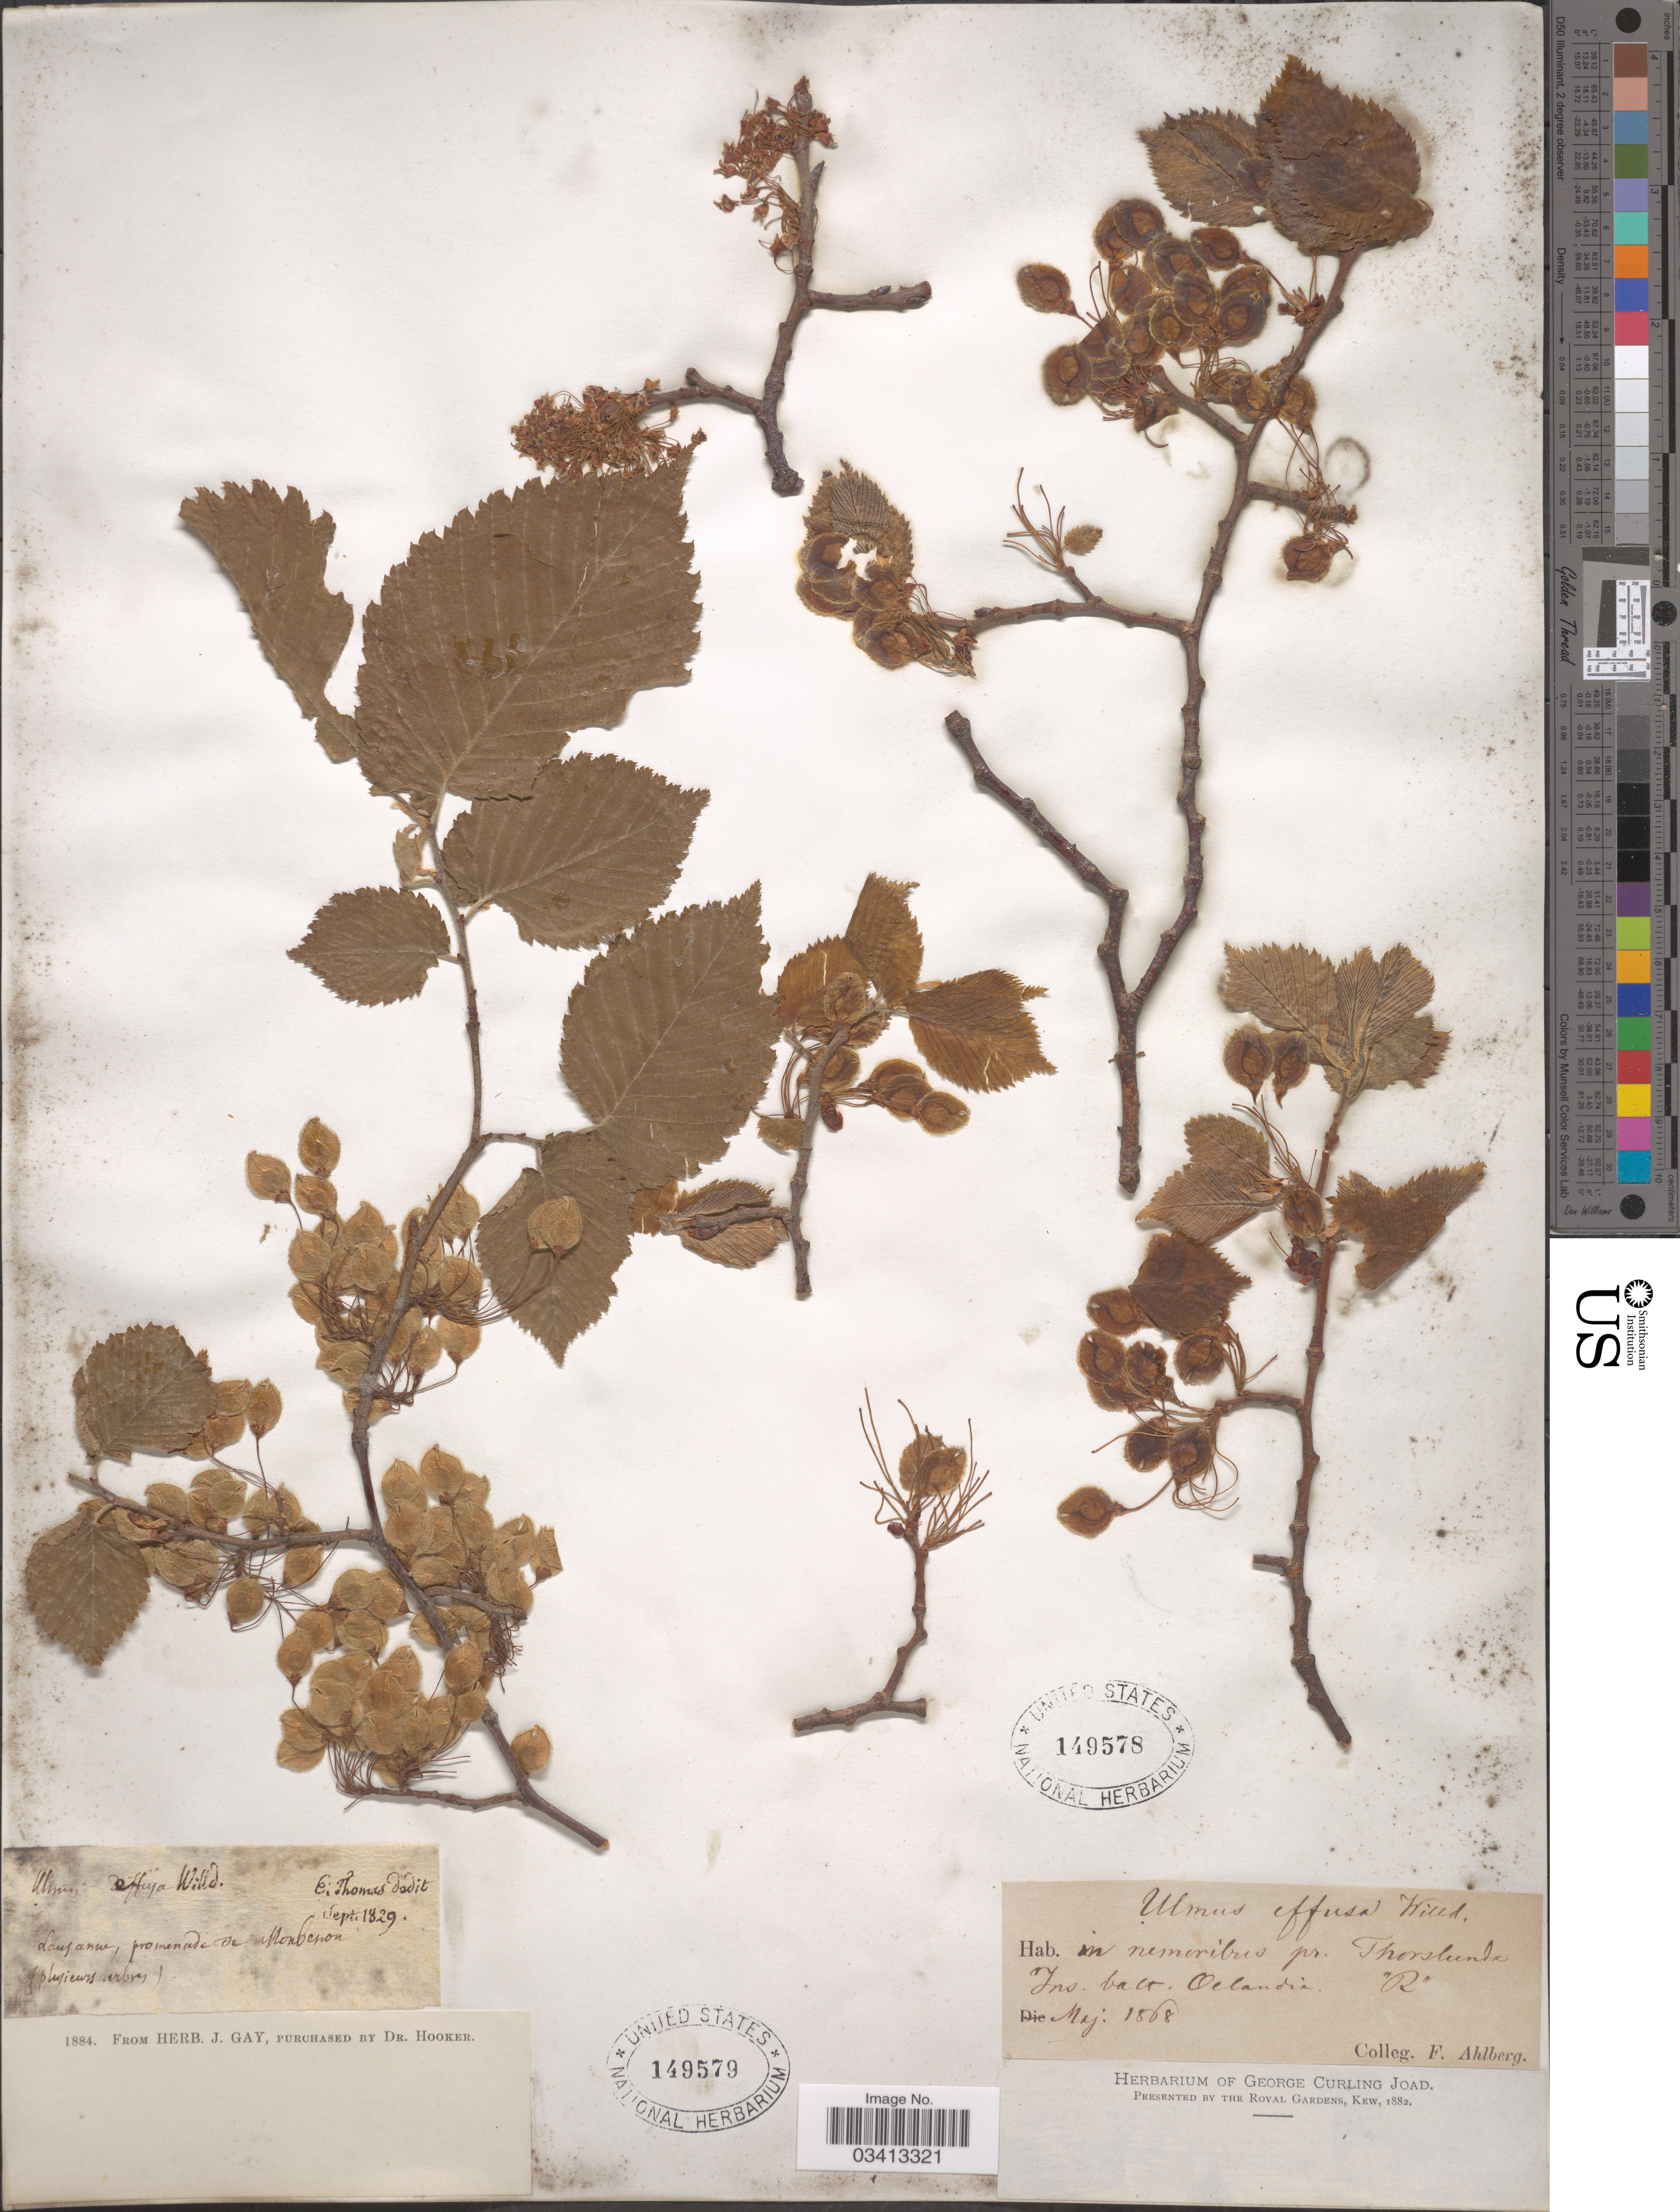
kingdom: Plantae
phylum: Tracheophyta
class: Magnoliopsida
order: Rosales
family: Ulmaceae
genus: Ulmus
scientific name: Ulmus laevis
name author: Pall.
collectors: F. Ahlberg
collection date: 1868-05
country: Sweden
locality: In nemoribus pr. Thorslunda Ins. balt. Oelandia. "R" [unsure placement].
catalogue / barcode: US 149578-2